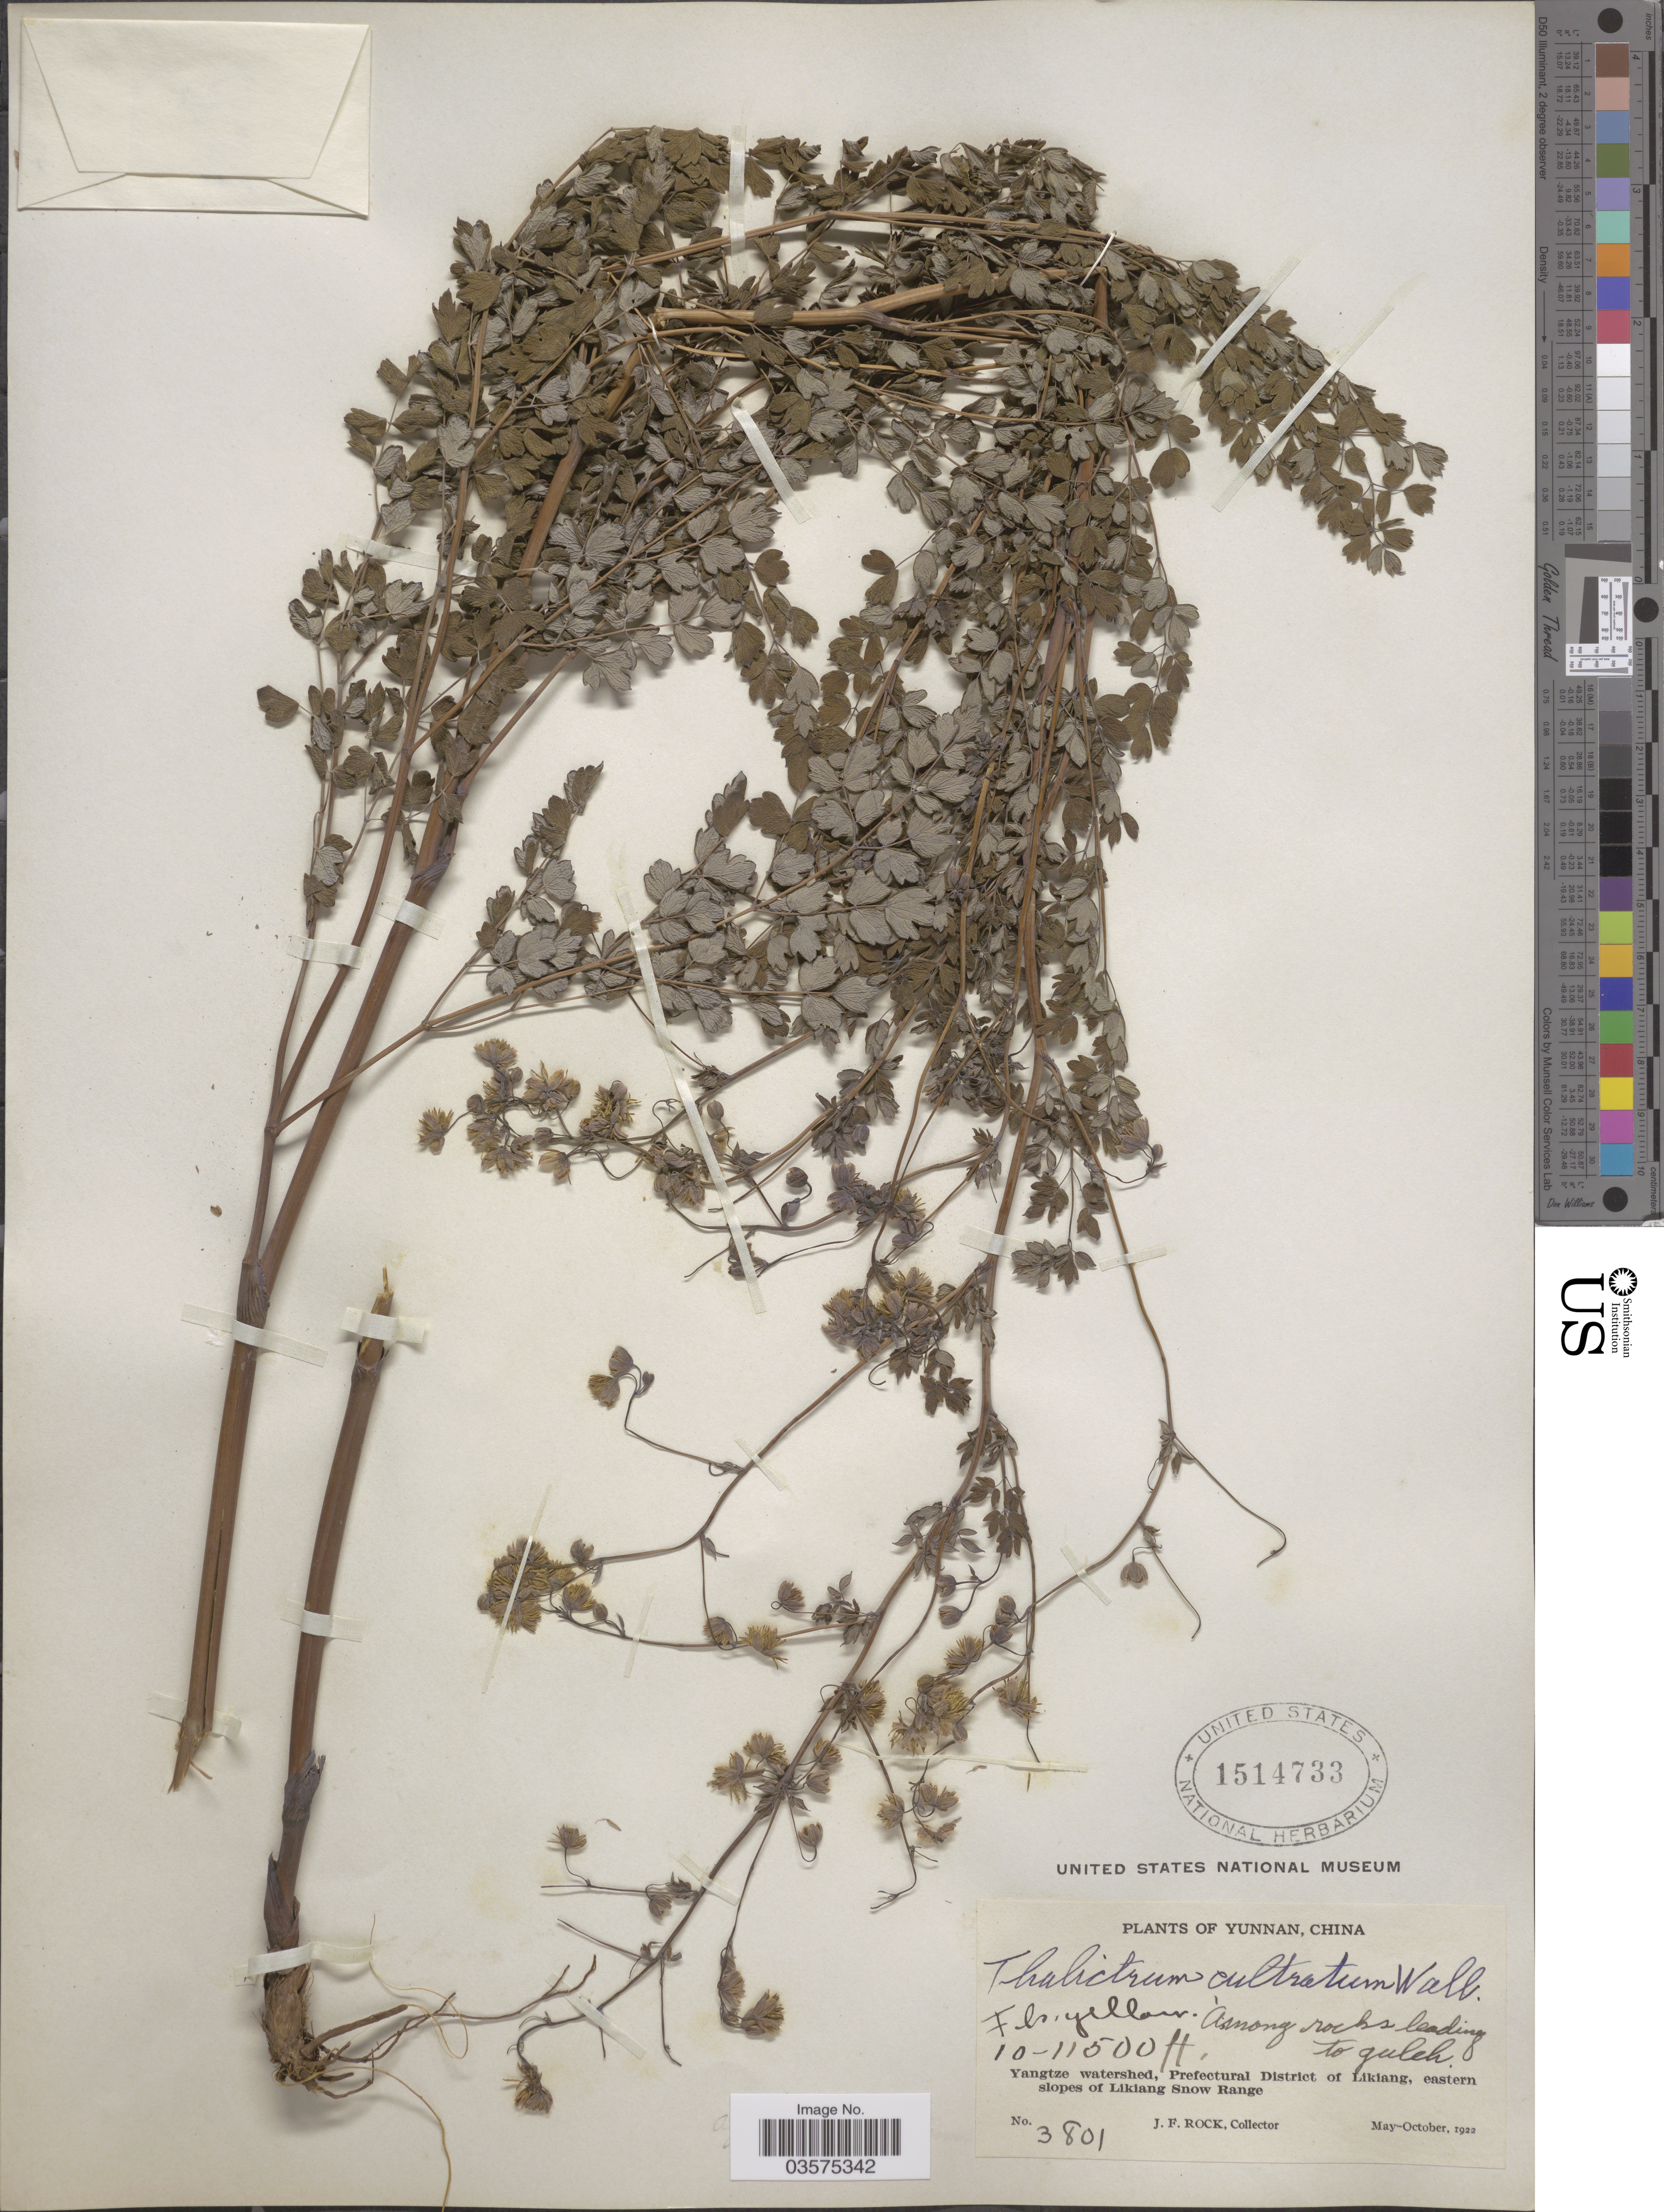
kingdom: Plantae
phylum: Tracheophyta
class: Magnoliopsida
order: Ranunculales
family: Ranunculaceae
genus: Thalictrum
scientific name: Thalictrum cultratum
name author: Wall.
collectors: J. Rock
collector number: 3801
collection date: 1922-05/1922-10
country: China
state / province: Yunnan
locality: Among rocks leading to Guleh. Yangtze watershed, Prefectural District of Likiang, eastern slopes of Likiang Snow Range.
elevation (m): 3048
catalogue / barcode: US 1514733